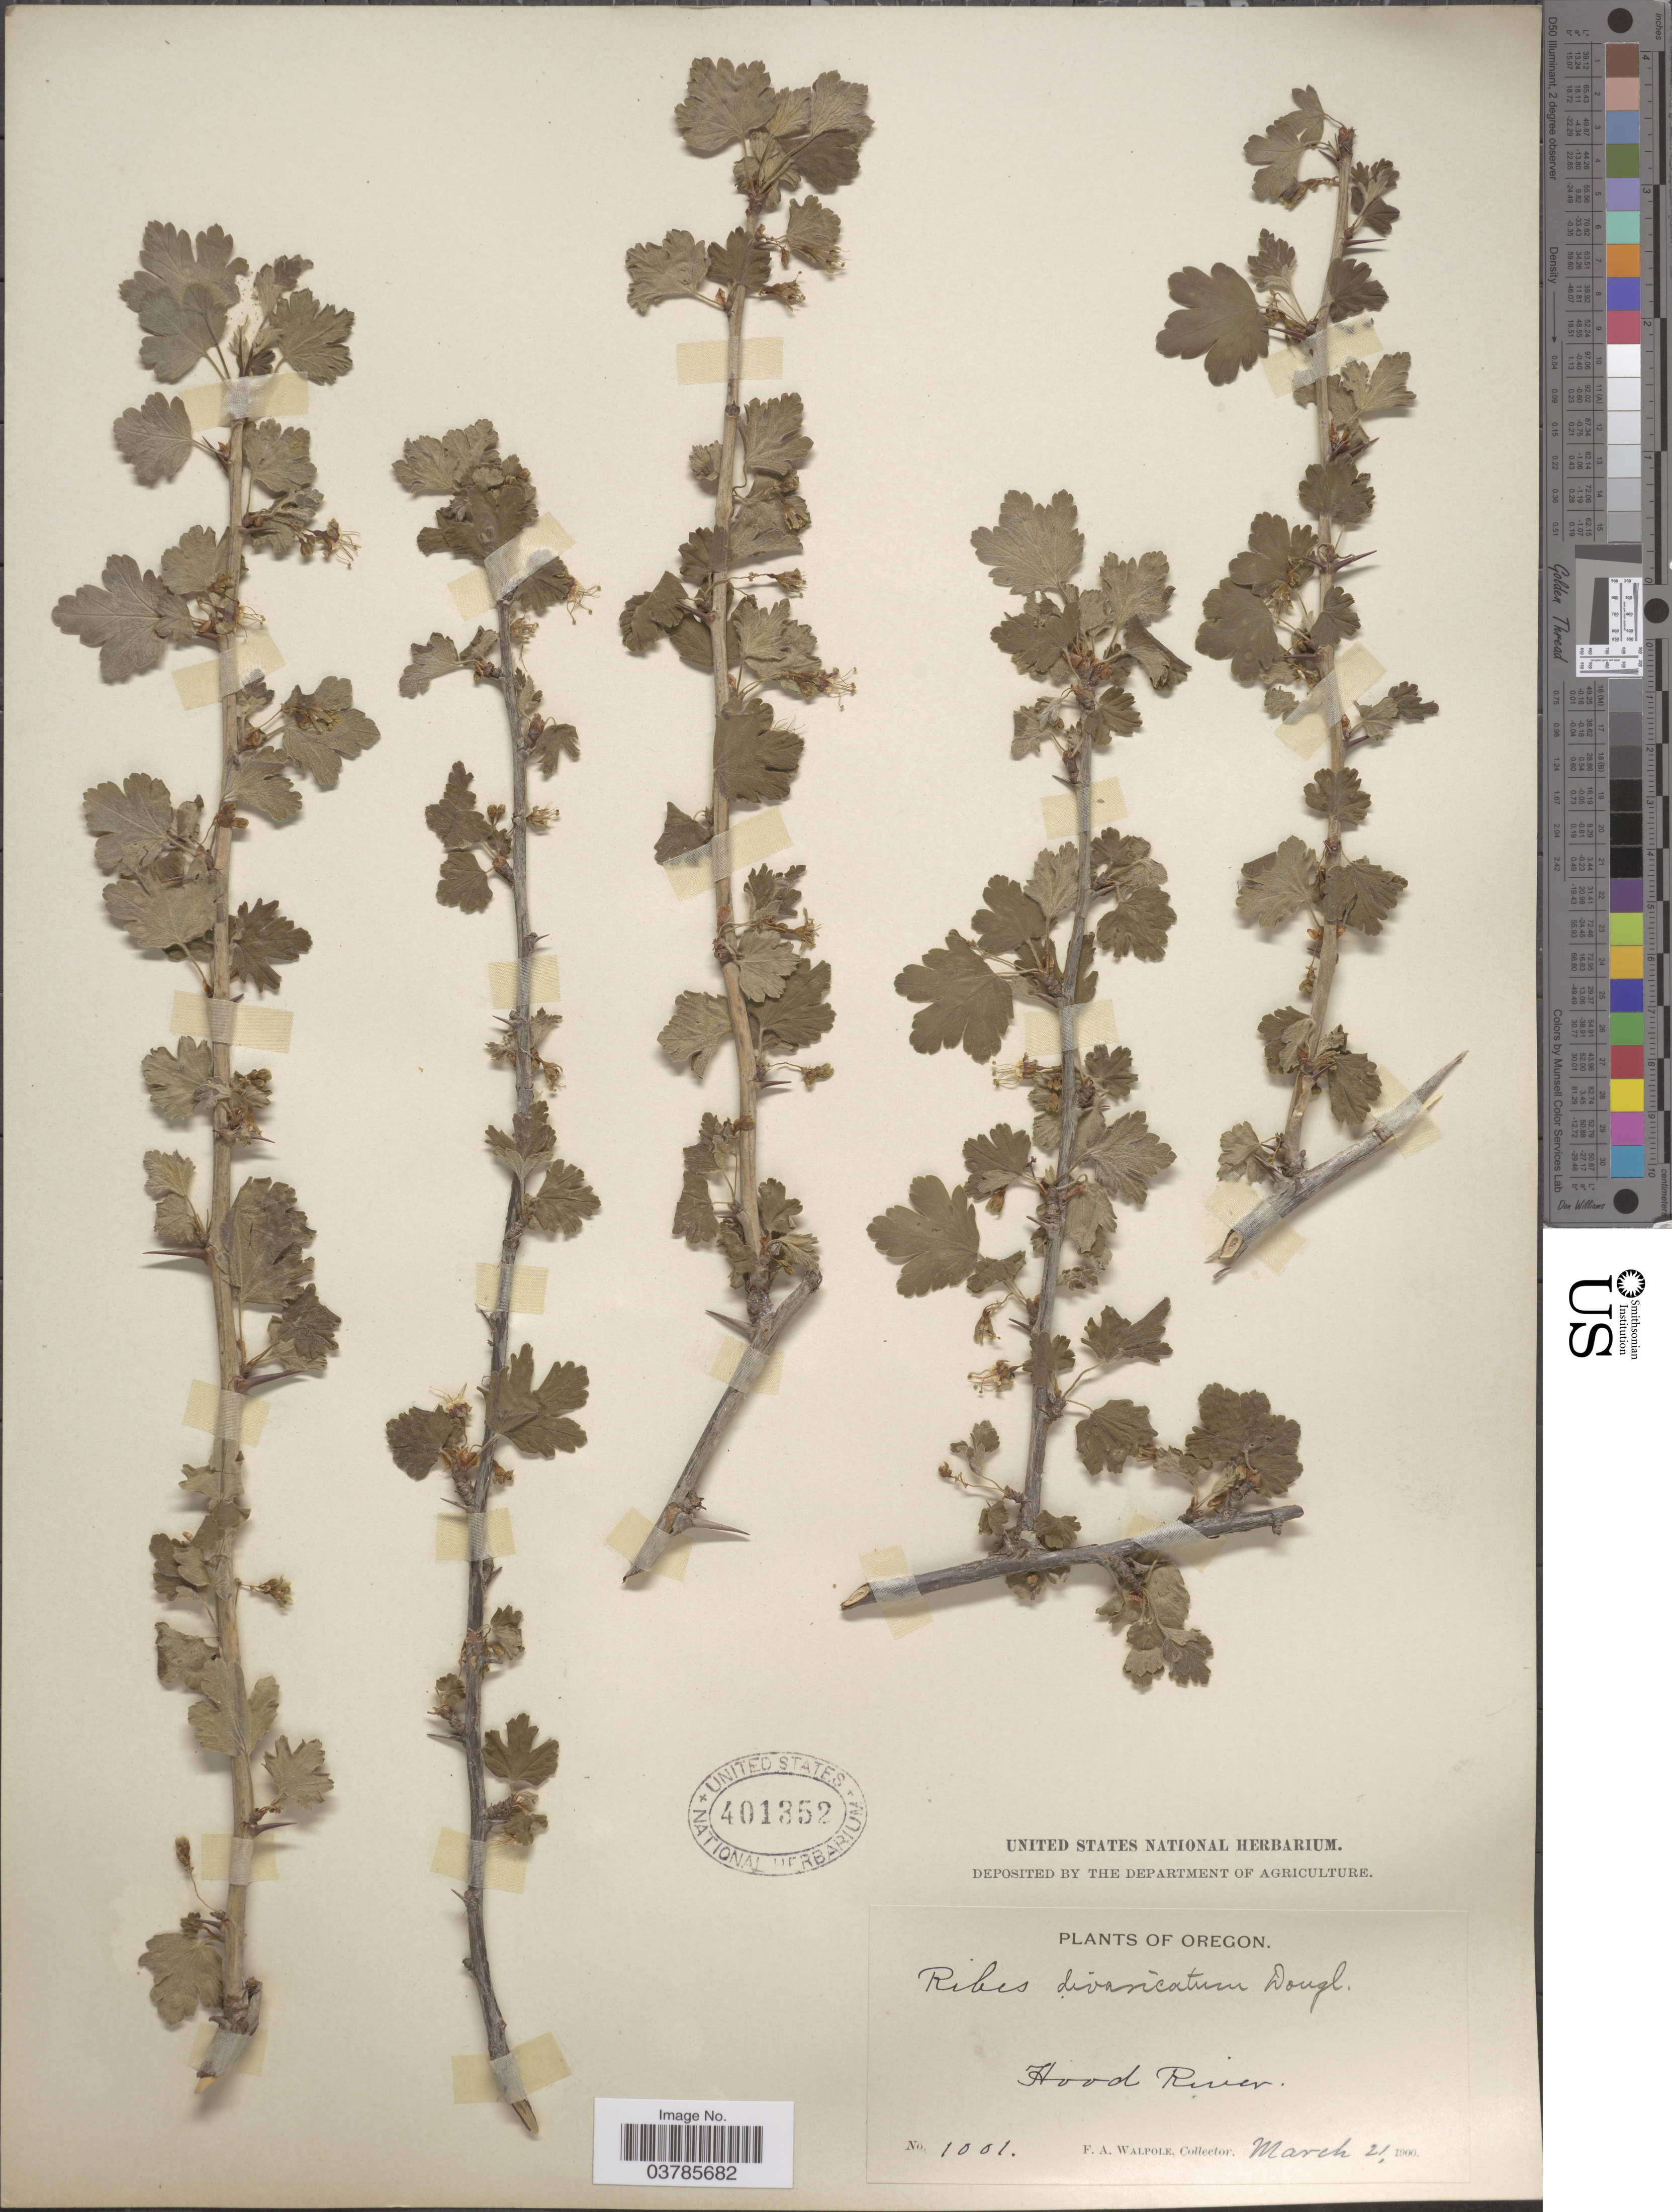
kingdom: Plantae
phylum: Tracheophyta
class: Magnoliopsida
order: Saxifragales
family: Grossulariaceae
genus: Ribes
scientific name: Ribes divaricatum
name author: Douglas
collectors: F. Walpole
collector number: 1001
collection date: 1900-03-21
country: United States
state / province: Oregon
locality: Hood River.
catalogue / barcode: US 401352